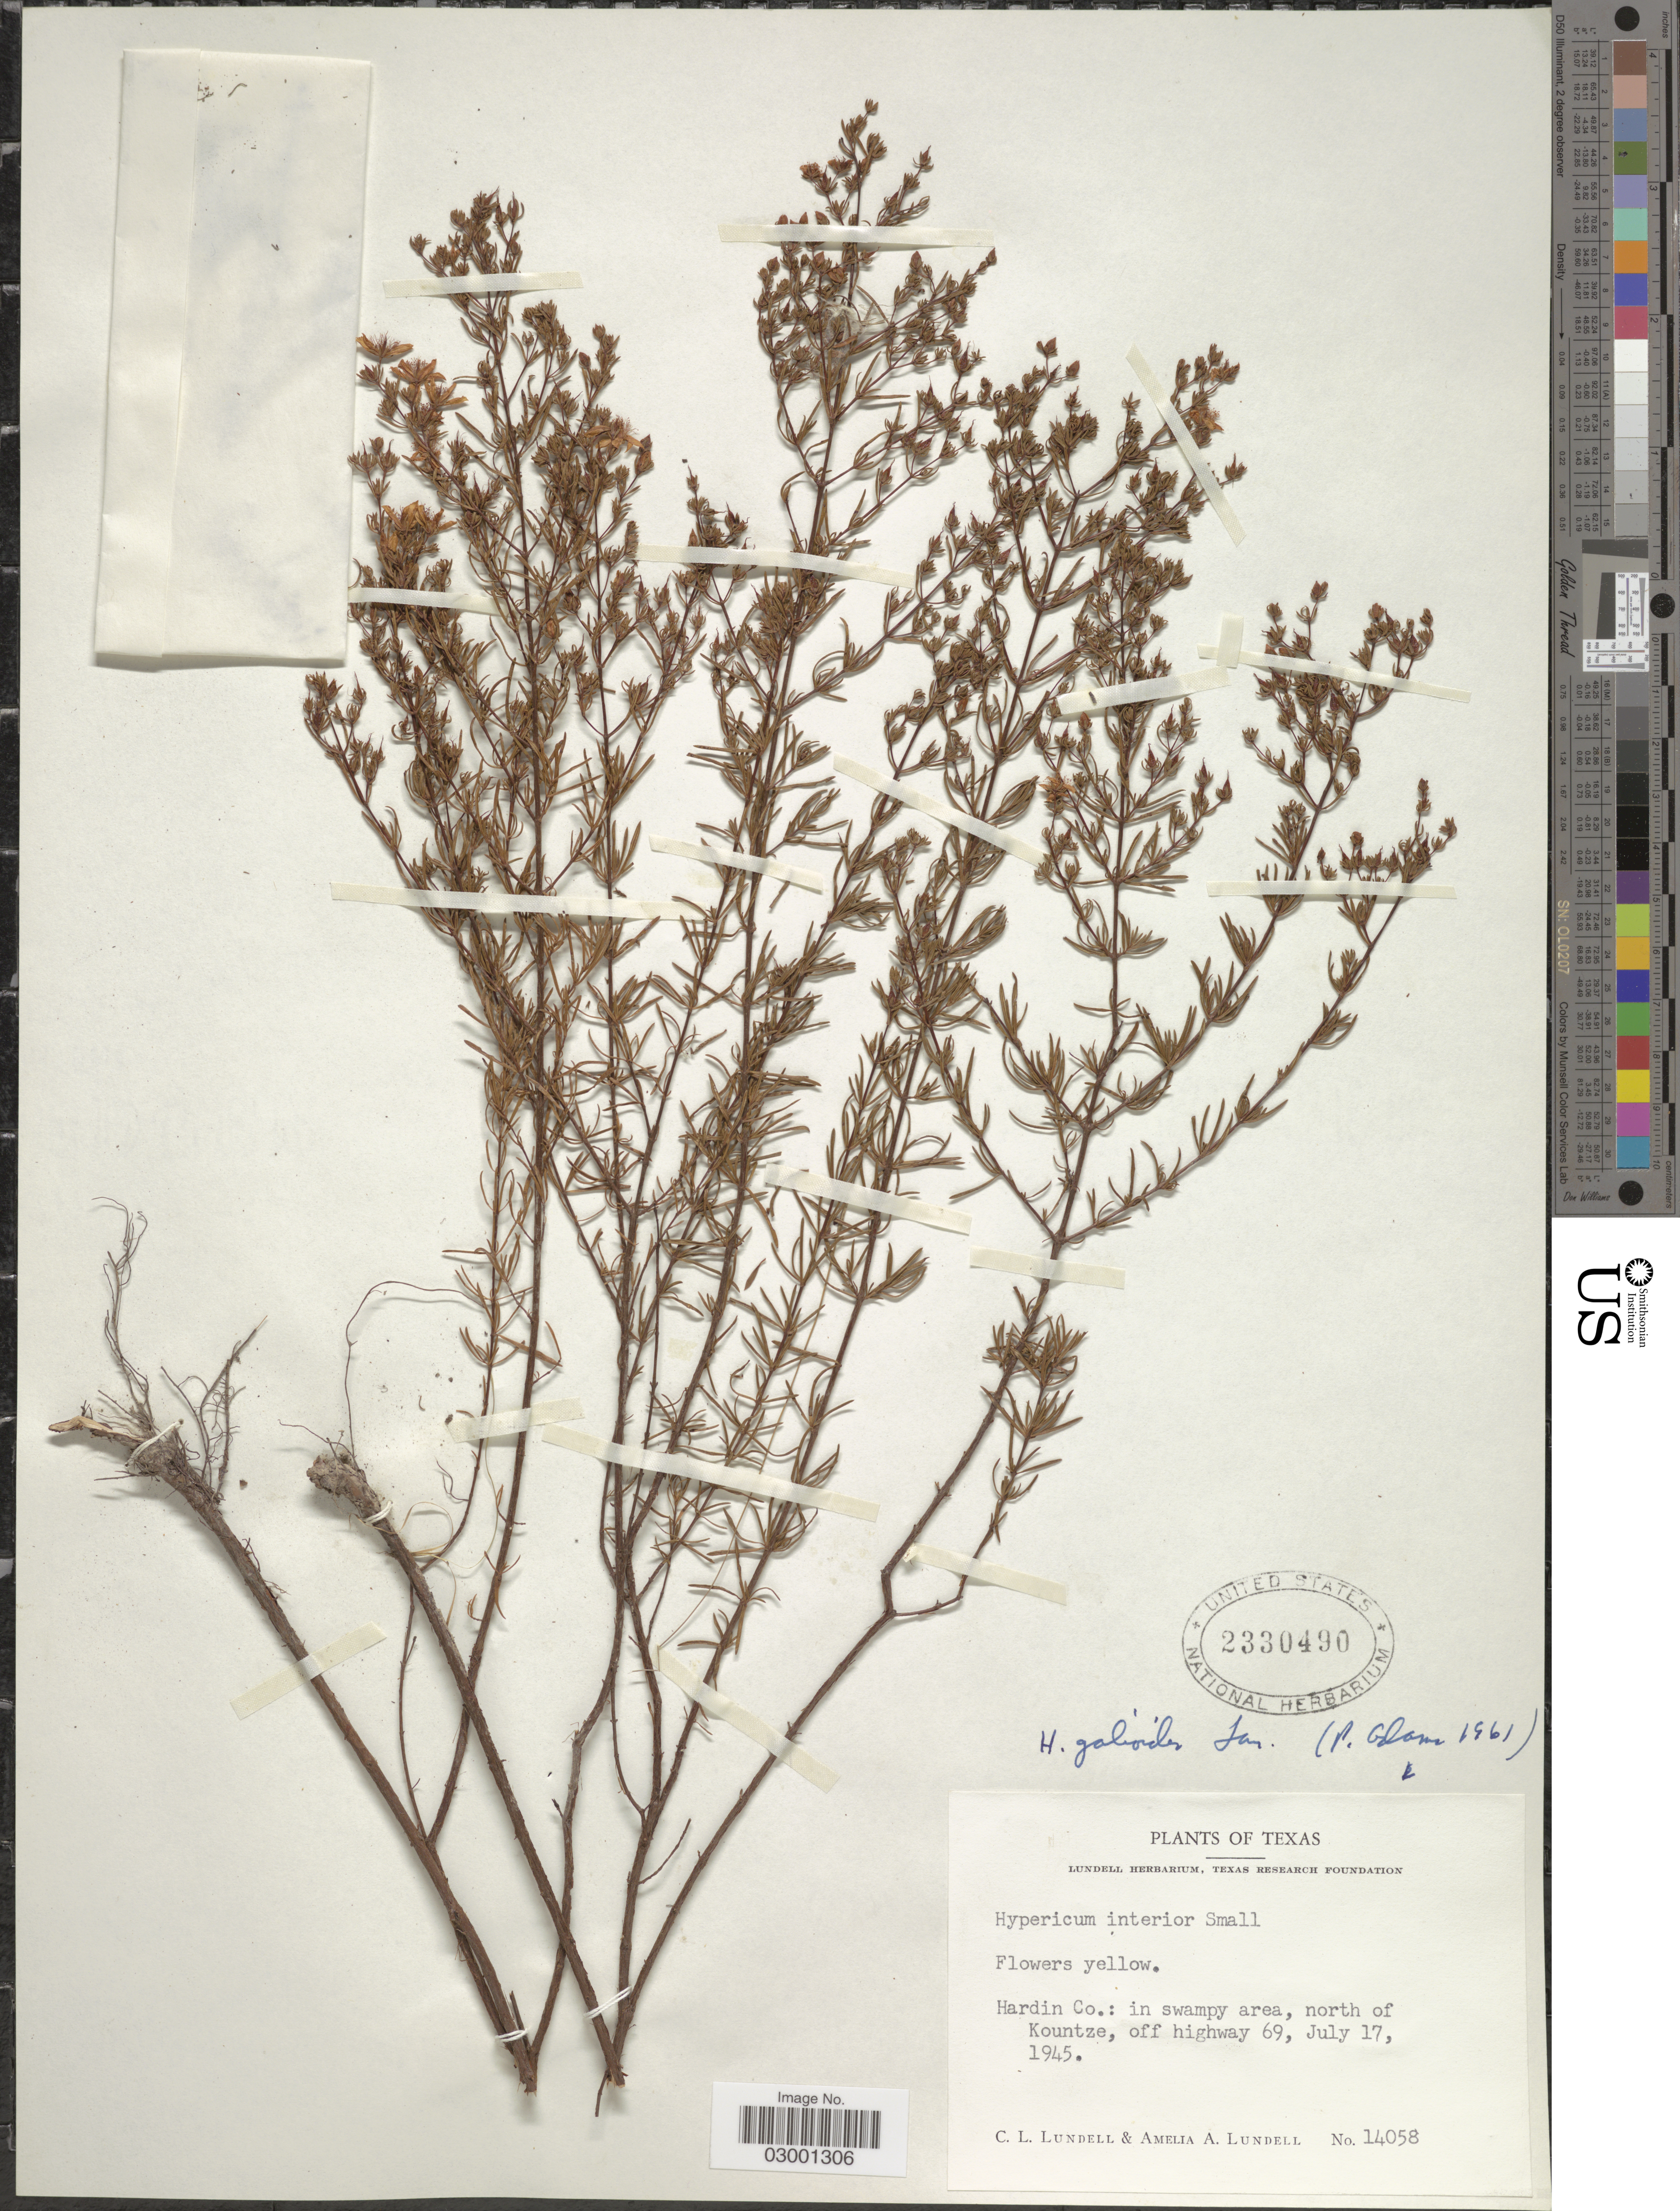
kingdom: Plantae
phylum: Tracheophyta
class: Magnoliopsida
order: Malpighiales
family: Hypericaceae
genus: Hypericum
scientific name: Hypericum galioides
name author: Lam.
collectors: C. L. Lundell & A. A. Lundell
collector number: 14058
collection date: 1945-07-17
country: United States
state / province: Texas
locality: Hardin Co.: in swampy area, north of Kountze, off highway 69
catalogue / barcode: US 2330490